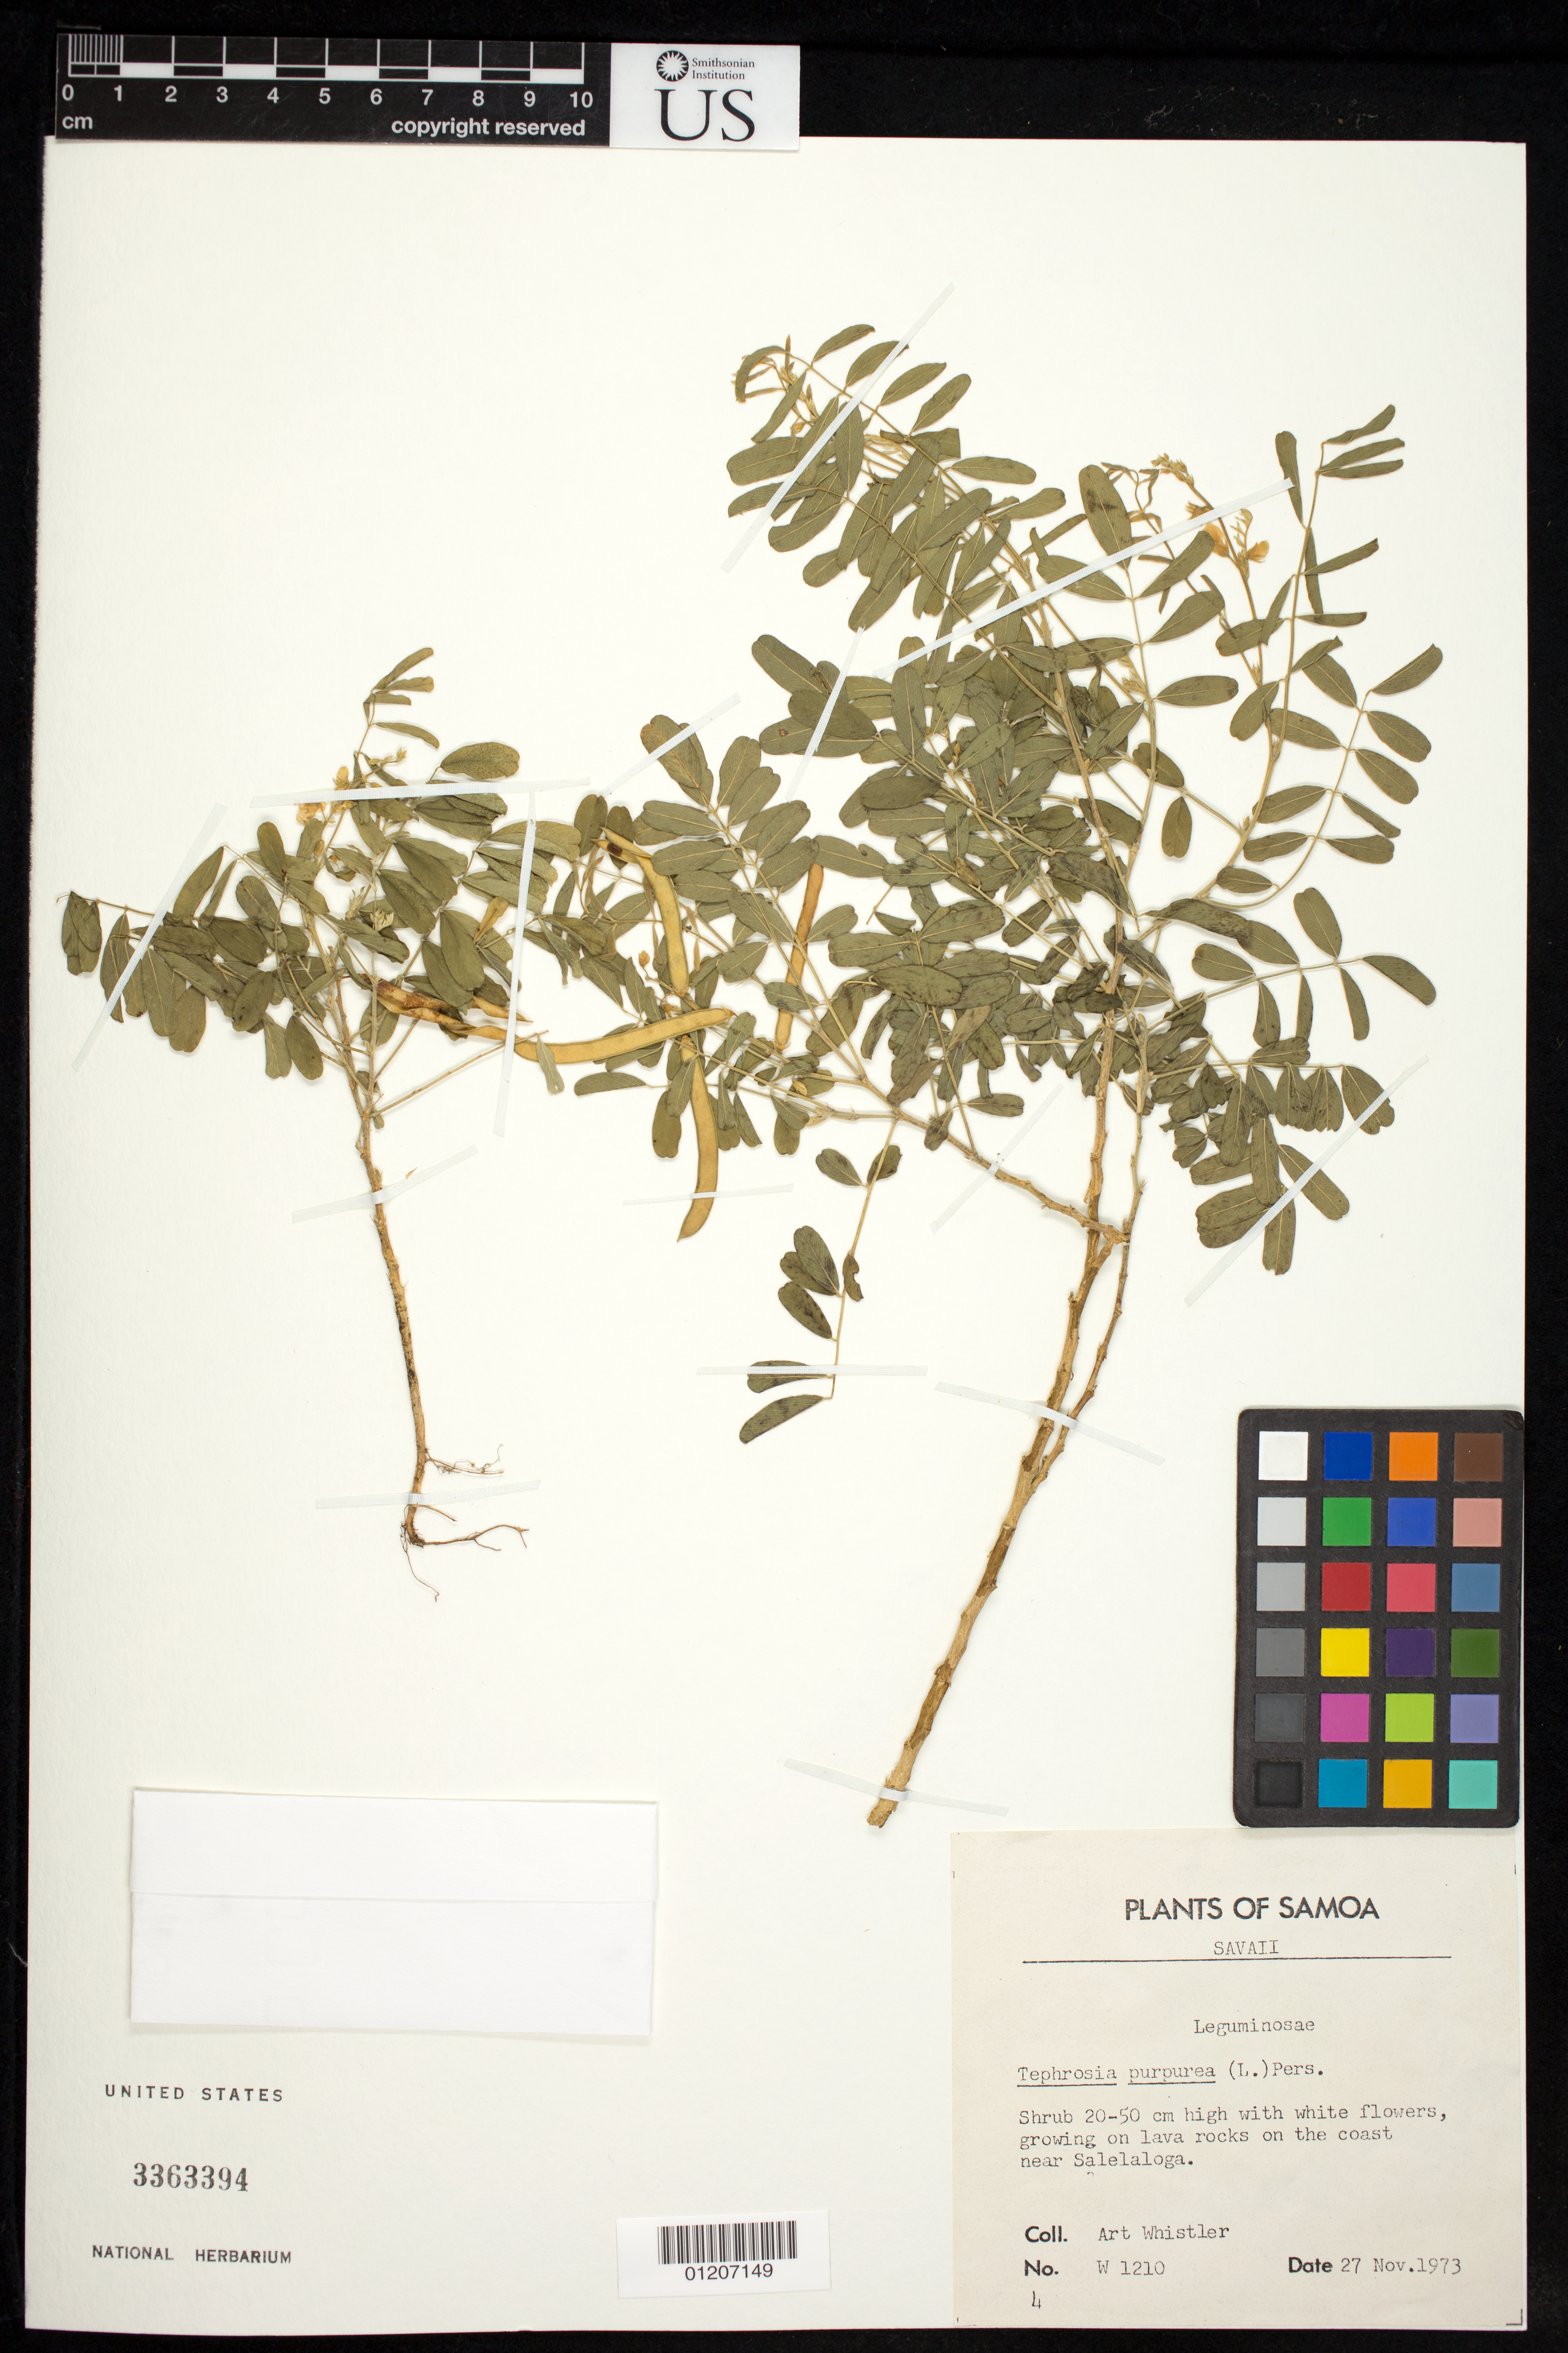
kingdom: Plantae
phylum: Tracheophyta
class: Magnoliopsida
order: Fabales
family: Fabaceae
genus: Tephrosia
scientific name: Tephrosia purpurea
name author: (L.) Pers.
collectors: A. Whistler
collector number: W 1210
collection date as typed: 27 Nov 1973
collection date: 1973-11-27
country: Samoa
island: Savai'i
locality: On the coast near Salelaloga.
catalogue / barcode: US 3363394